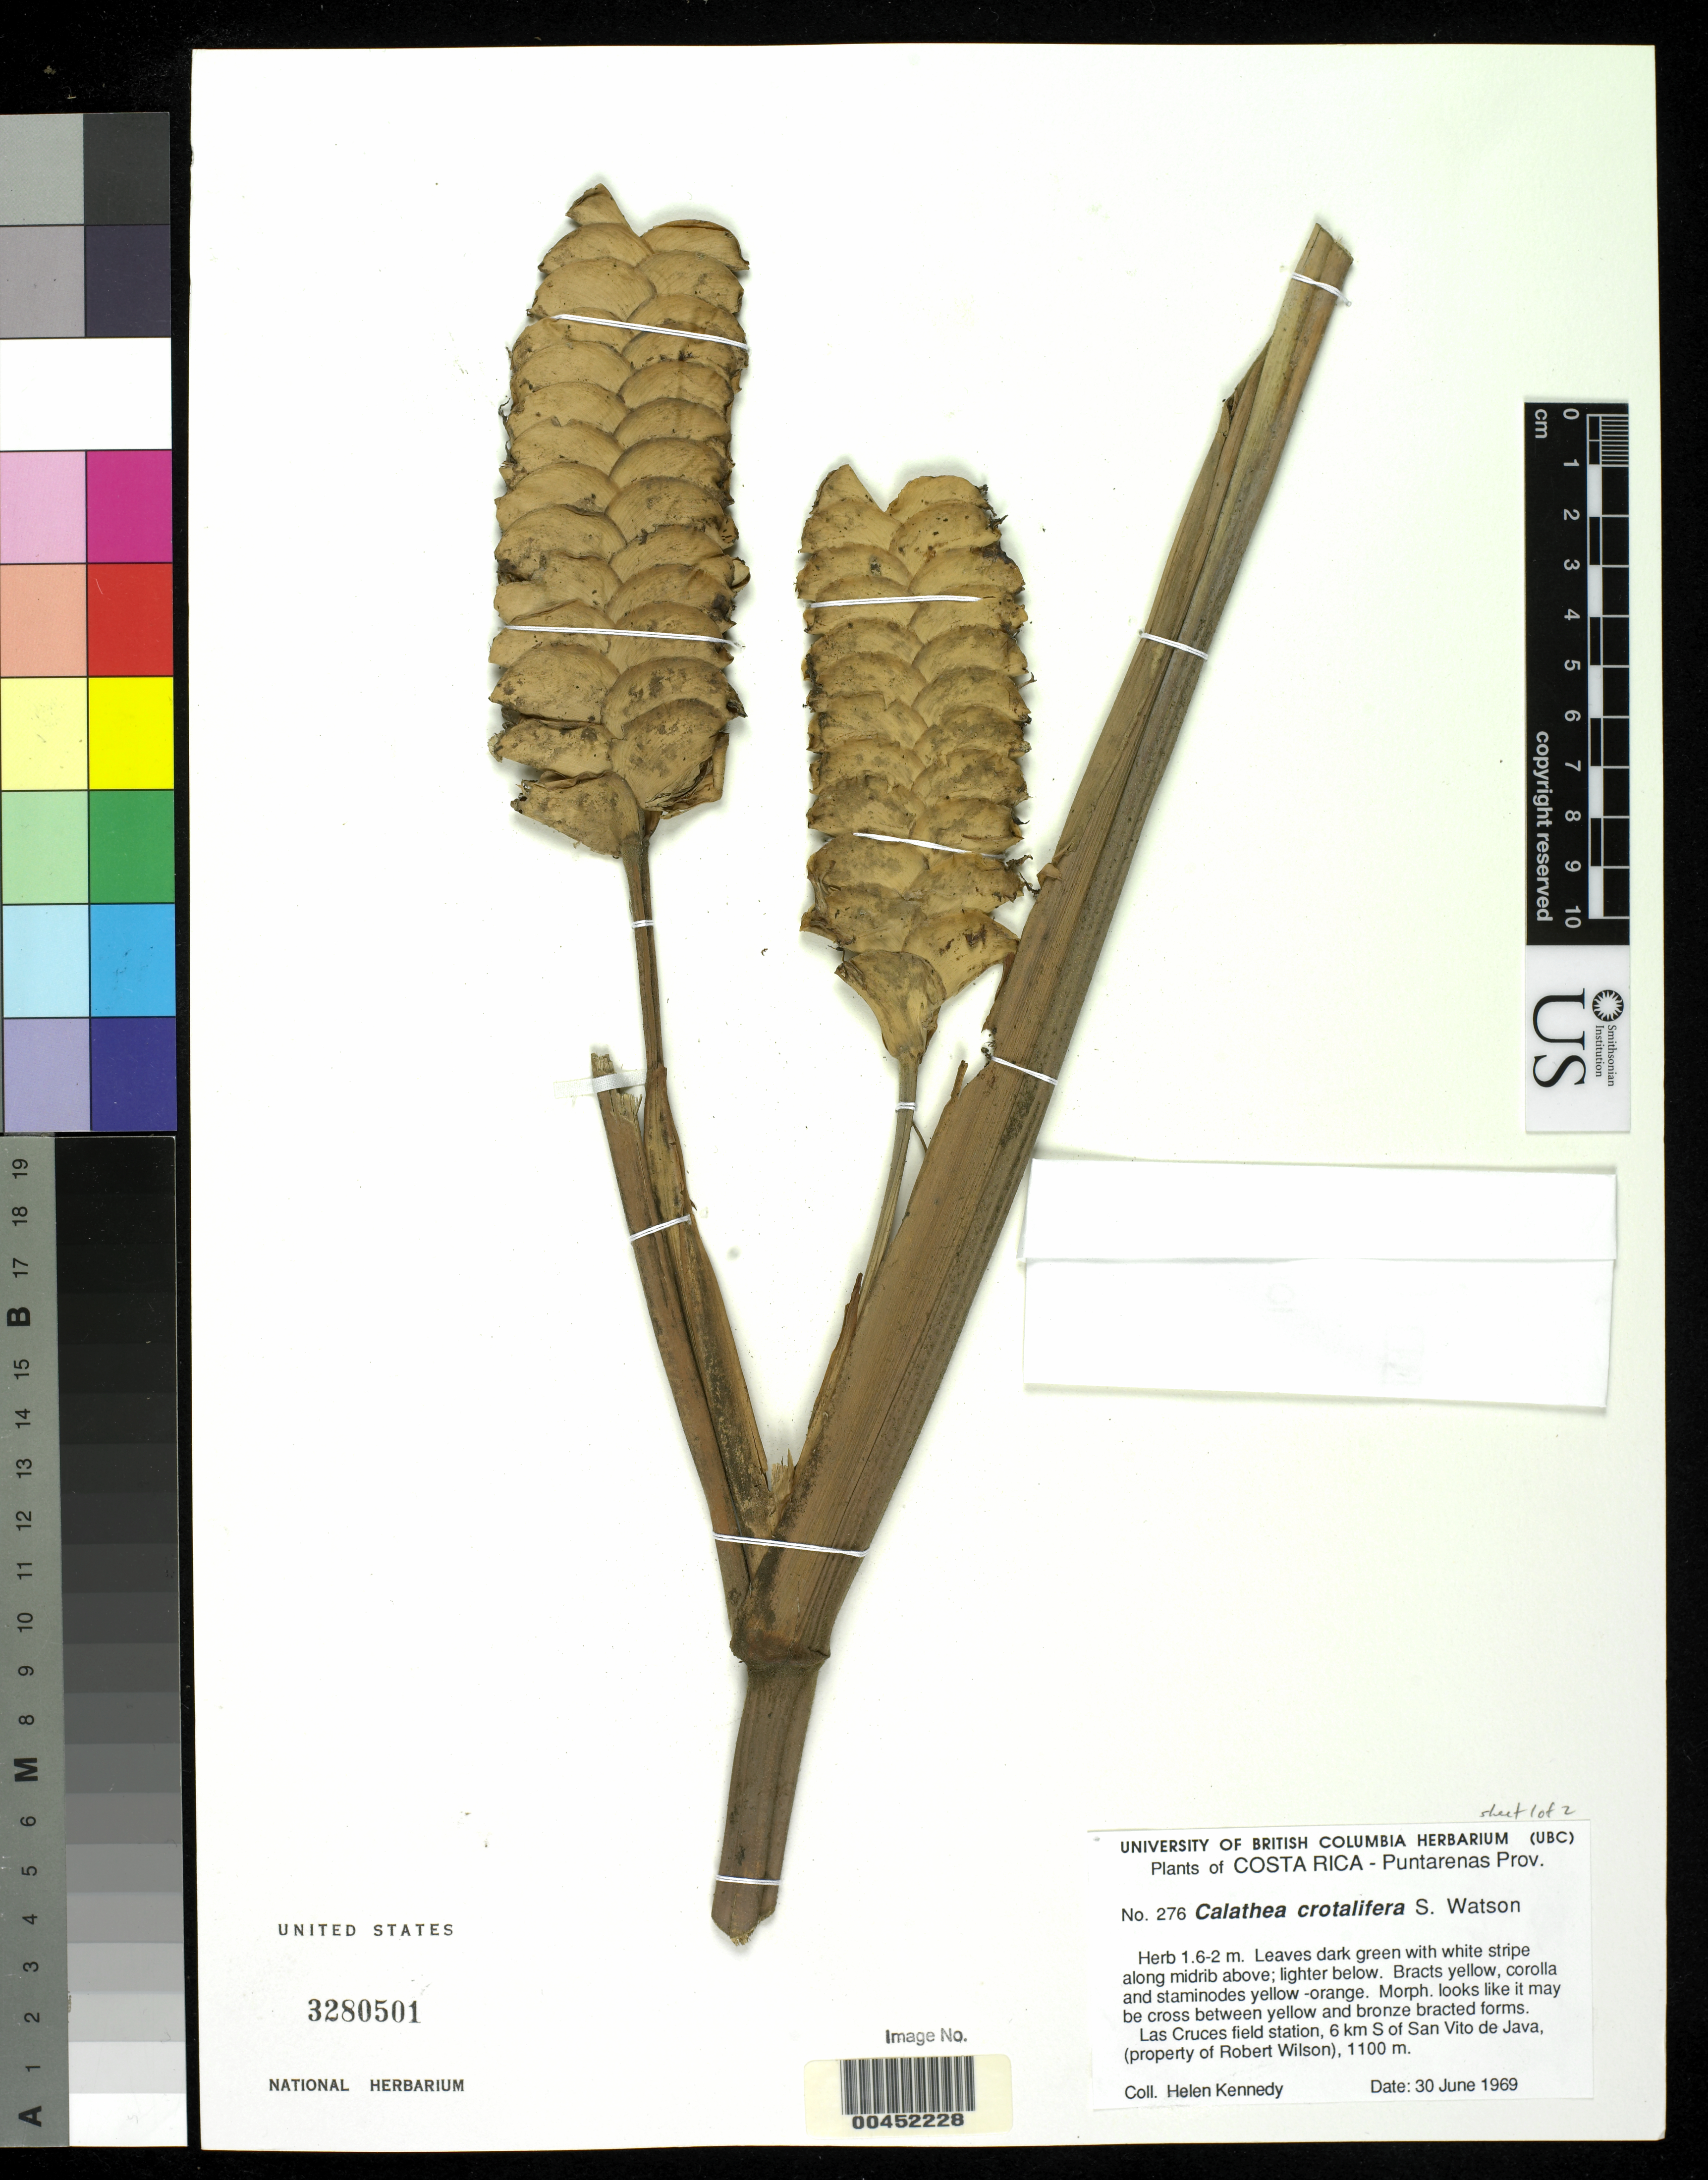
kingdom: Plantae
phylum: Tracheophyta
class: Liliopsida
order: Zingiberales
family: Marantaceae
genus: Calathea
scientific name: Calathea crotalifera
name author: S. Watson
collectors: H. Kennedy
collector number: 276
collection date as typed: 30 Jun 1969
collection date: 1969-06-30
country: Costa Rica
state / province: Puntarenas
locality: Las cruces field station, 6 km s of san vito de java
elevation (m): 1100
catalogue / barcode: US 3280501